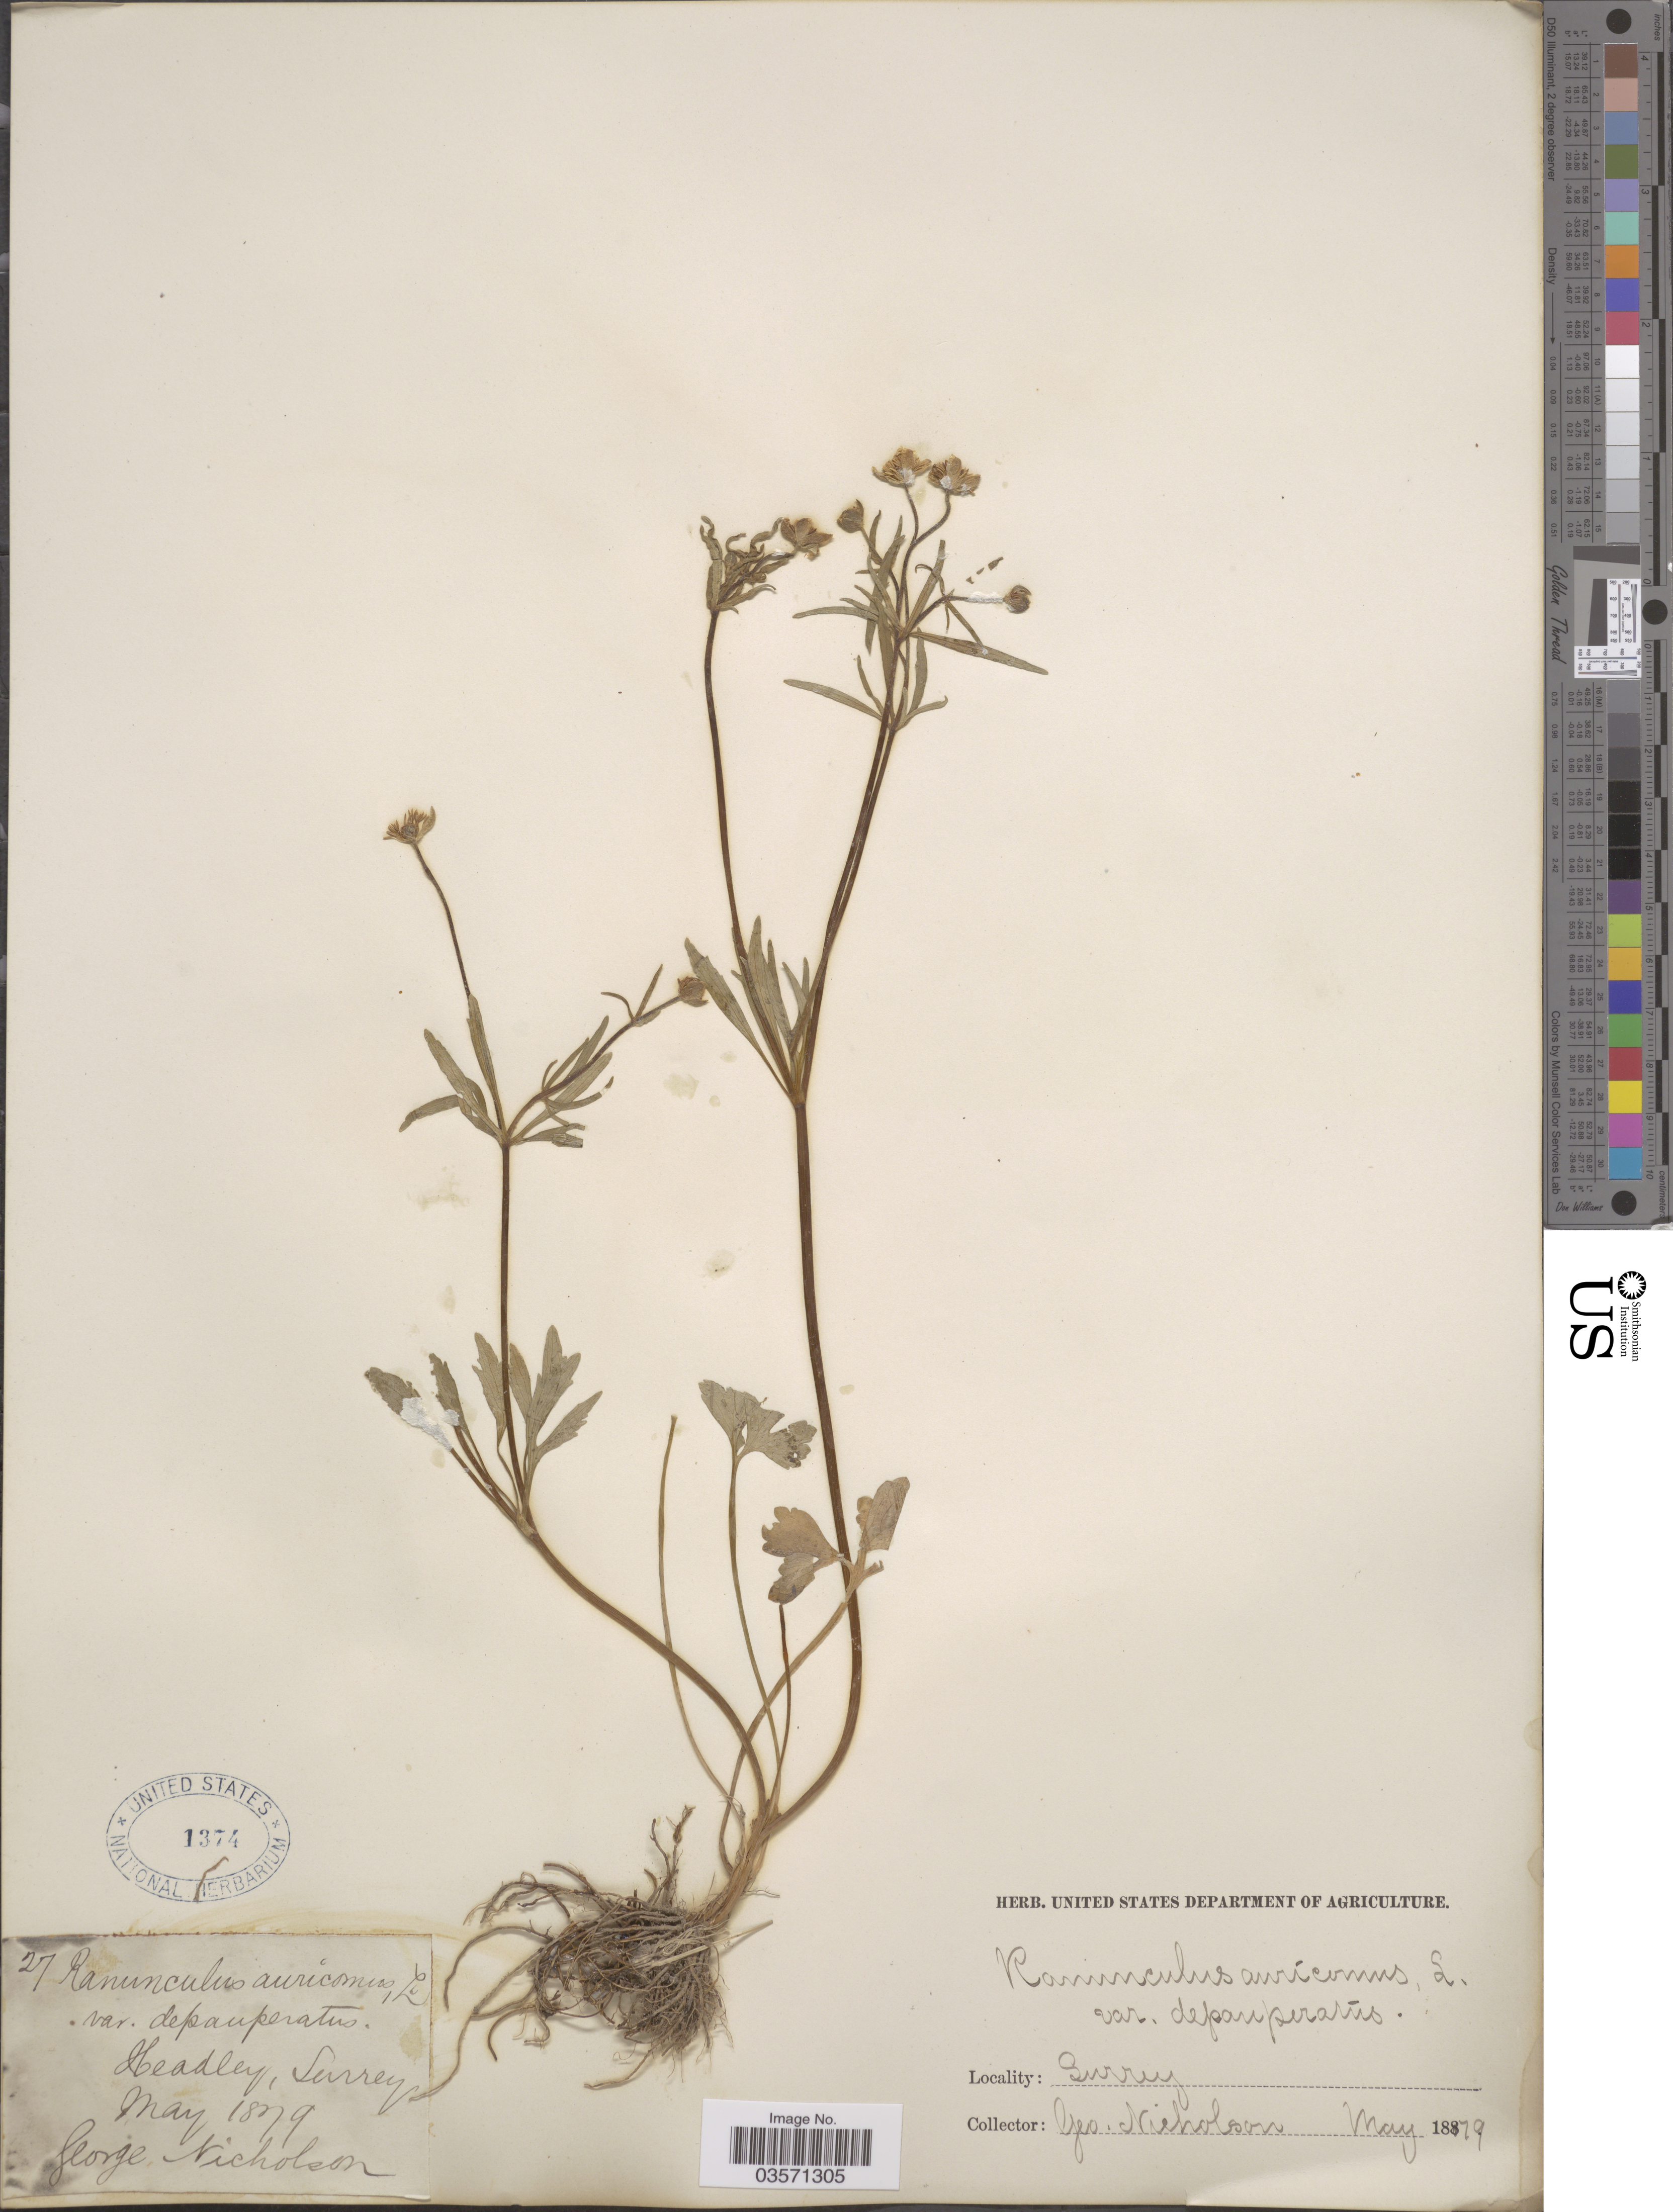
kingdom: Plantae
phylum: Tracheophyta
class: Magnoliopsida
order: Ranunculales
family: Ranunculaceae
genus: Ranunculus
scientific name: Ranunculus auricomus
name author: L.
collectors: G. Nicholson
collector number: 27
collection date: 1879-05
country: United Kingdom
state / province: England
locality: Headley, Surrey.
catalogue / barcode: US 1374